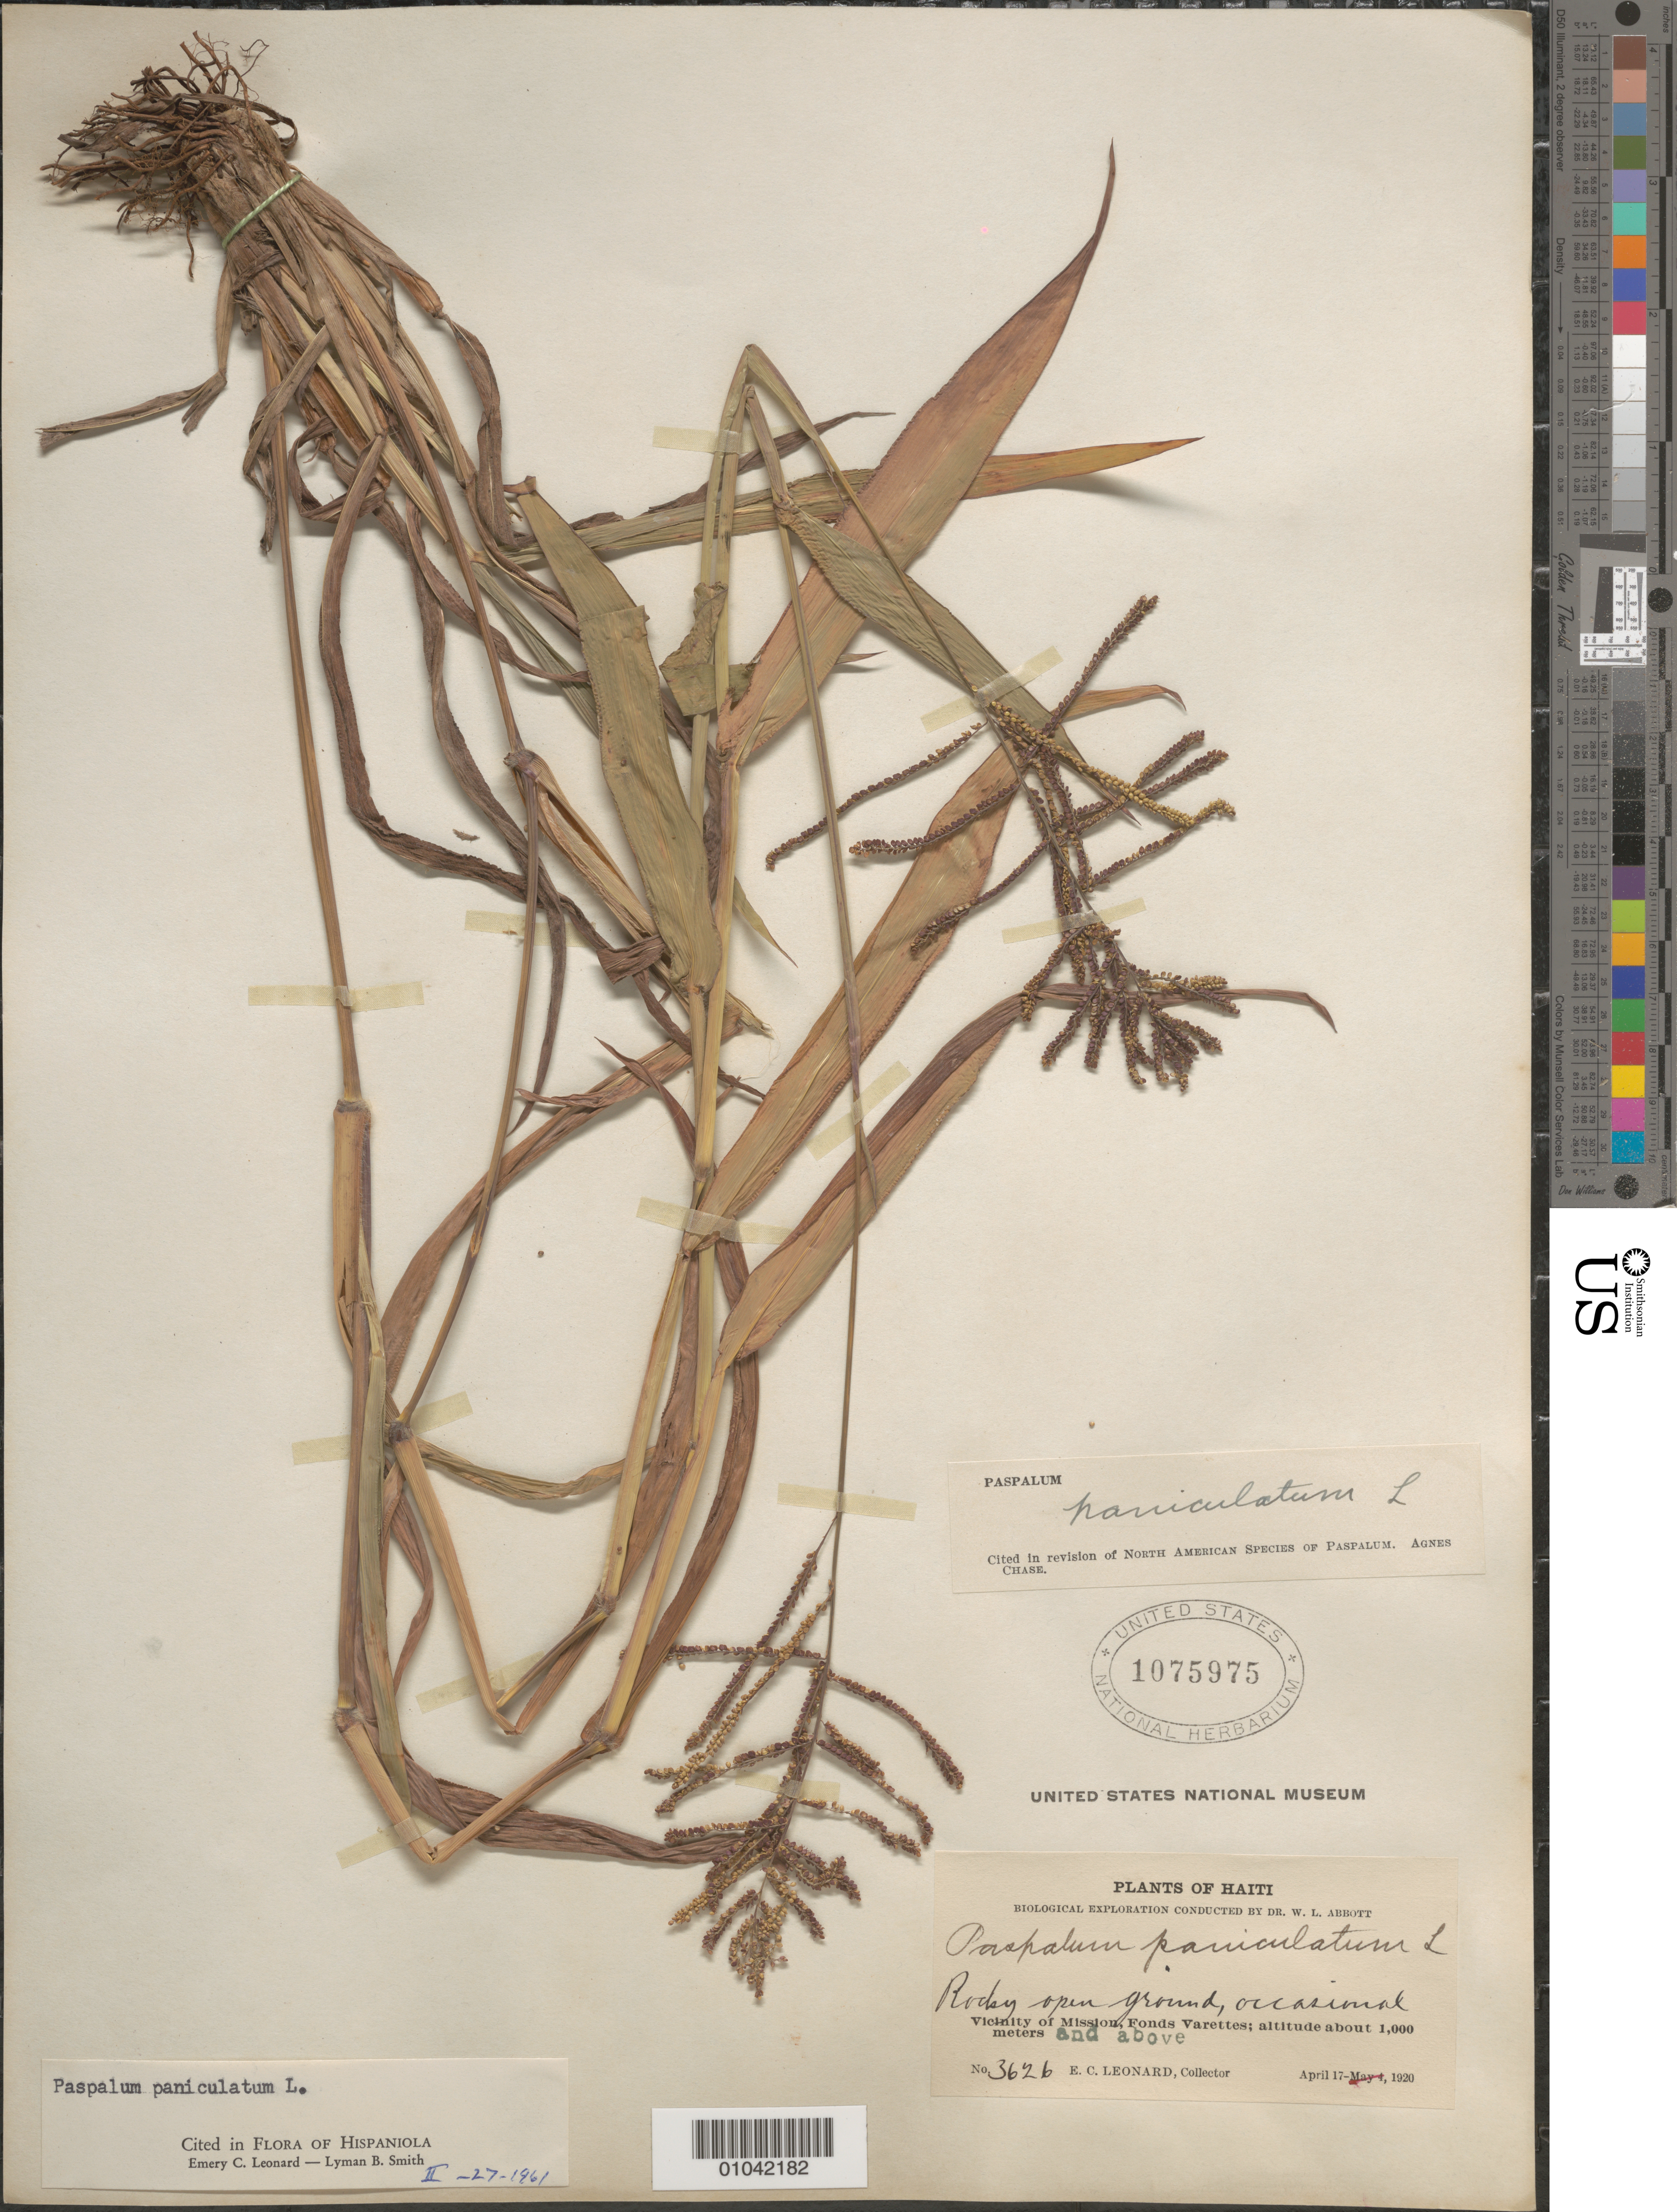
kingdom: Plantae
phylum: Tracheophyta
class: Liliopsida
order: Poales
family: Poaceae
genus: Paspalum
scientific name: Paspalum paniculatum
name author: L.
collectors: E. C. Leonard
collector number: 3626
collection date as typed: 17 Apr 1920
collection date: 1920-04-17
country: Haiti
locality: Vicinity of Mission, Fonds Varettes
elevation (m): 1000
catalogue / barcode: US 1075975